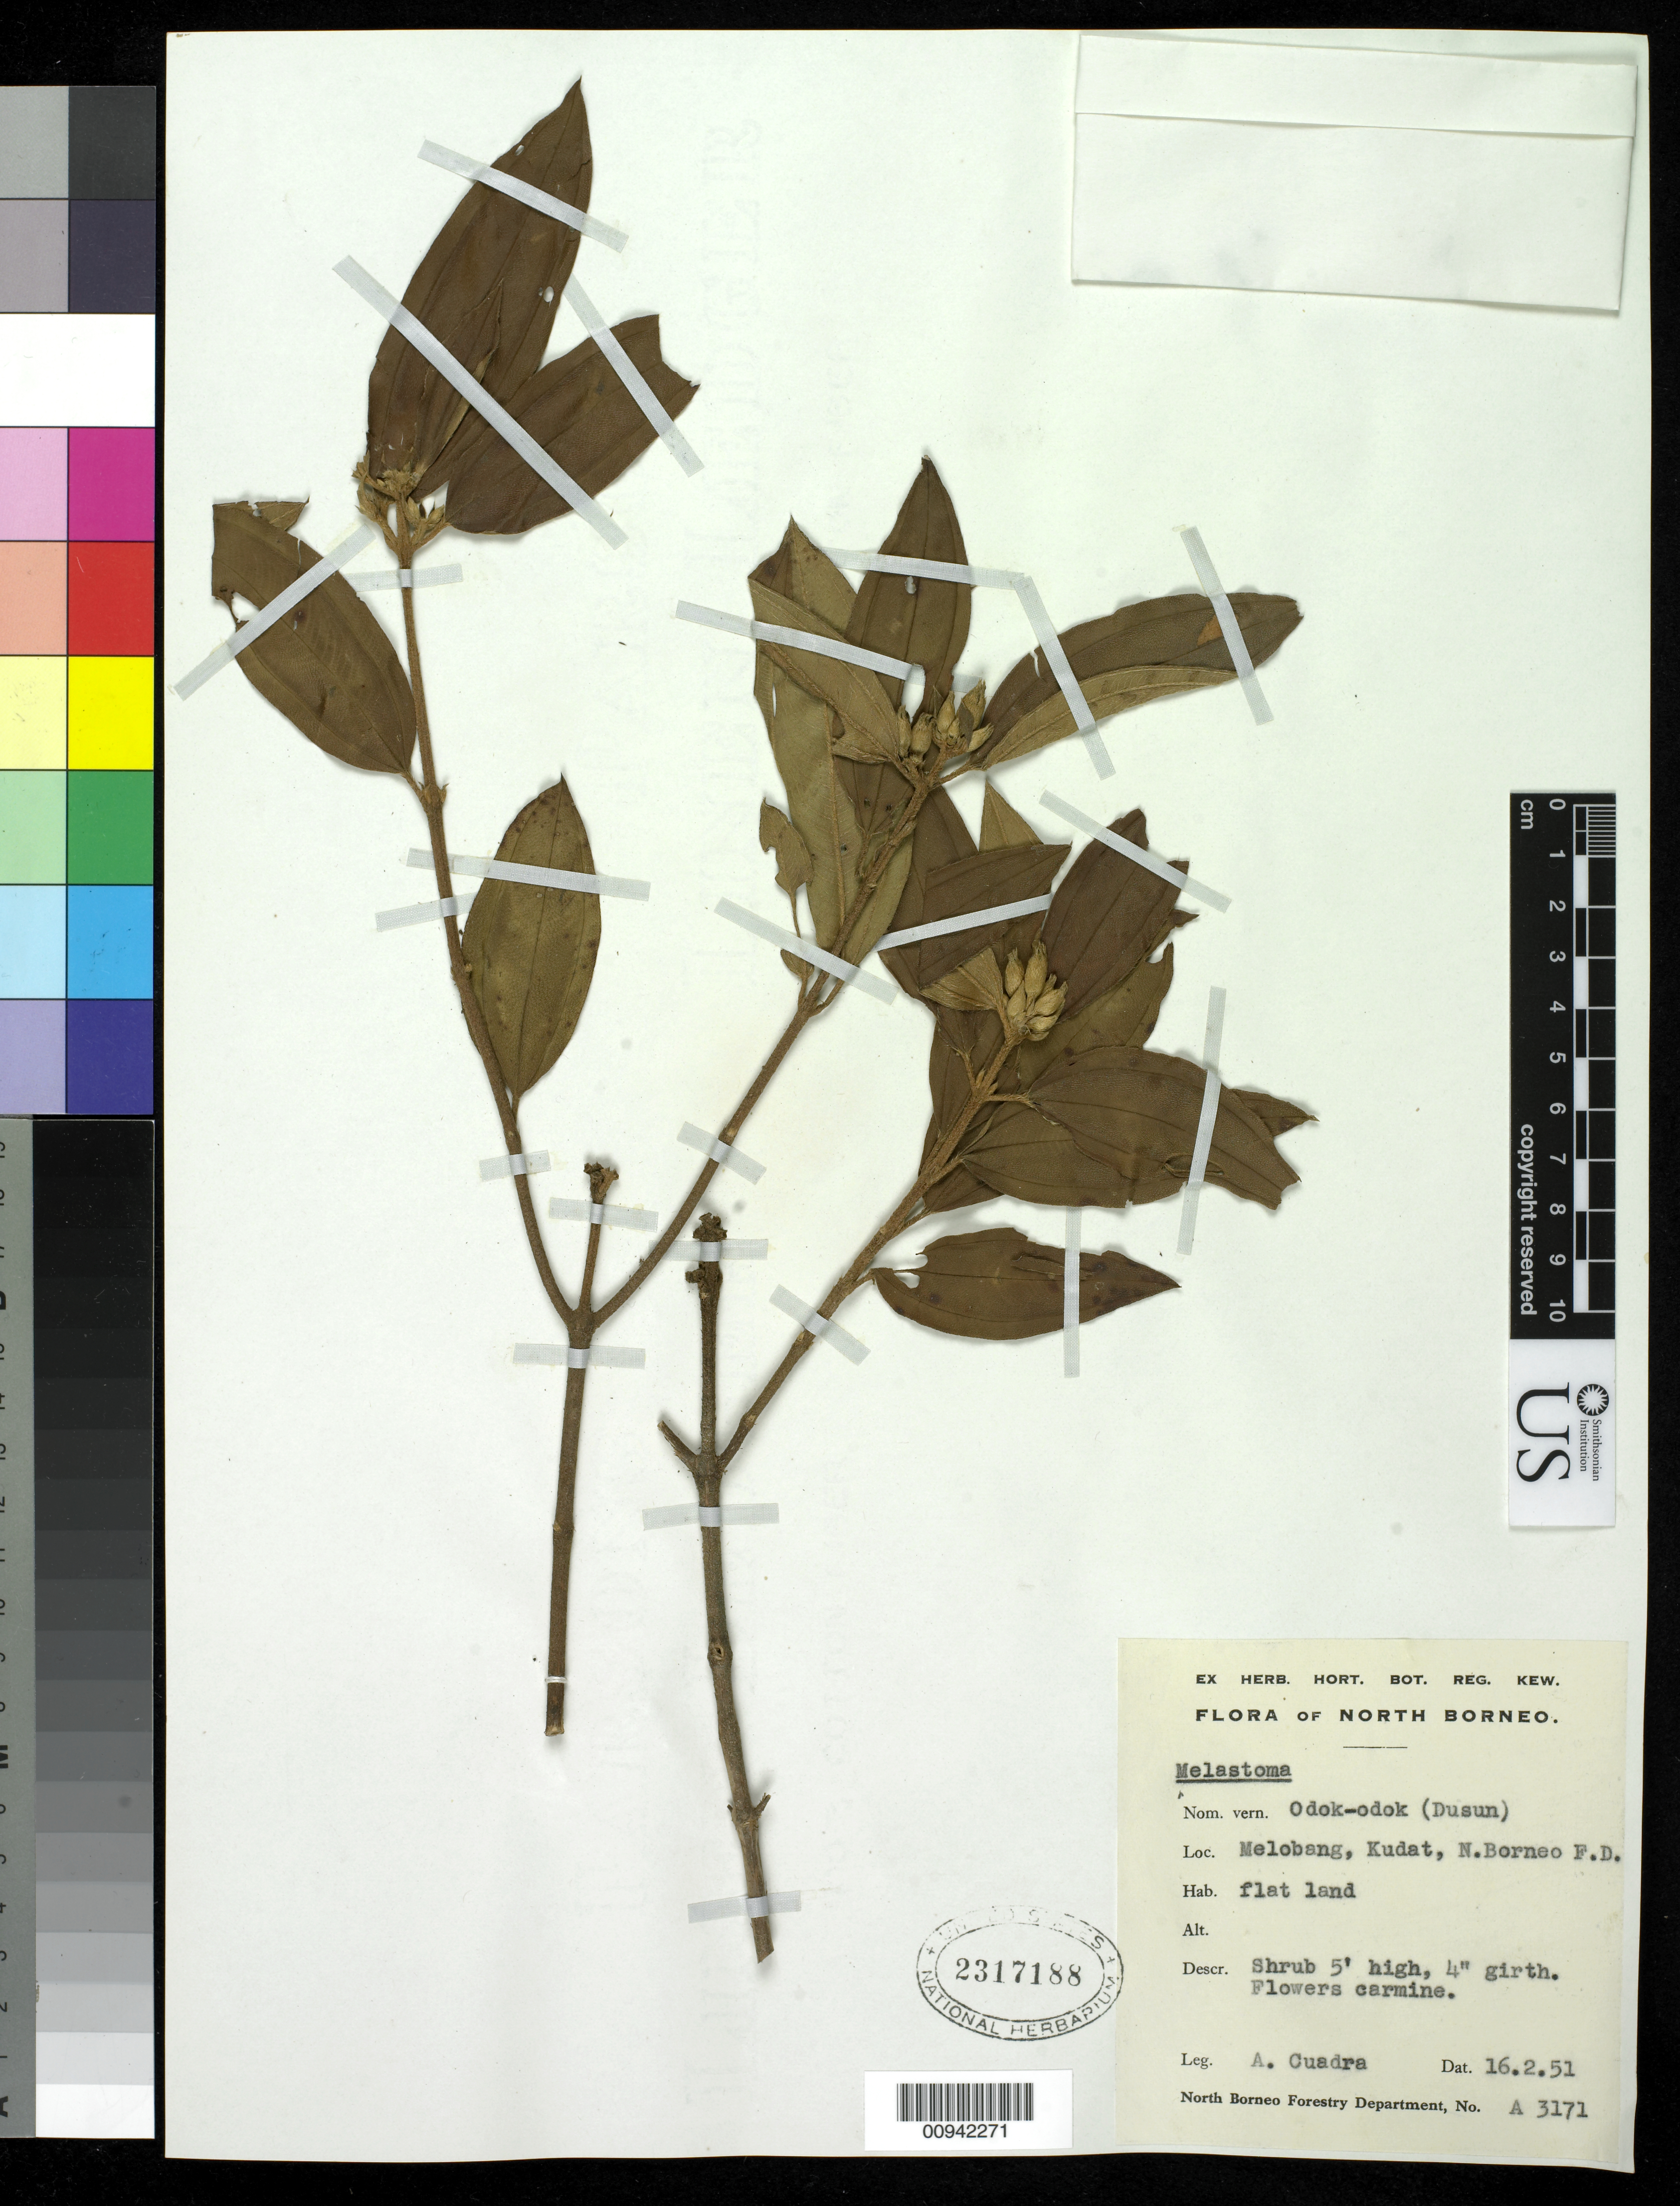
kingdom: Plantae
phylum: Tracheophyta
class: Magnoliopsida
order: Myrtales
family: Melastomataceae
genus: Melastoma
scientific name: Melastoma sp.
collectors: A. Cuadra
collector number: A 3171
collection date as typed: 16 Feb 1951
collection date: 1951-02-16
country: Malaysia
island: Borneo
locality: Melobang, Kudat, N.Borneo F.D.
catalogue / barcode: US 2317188